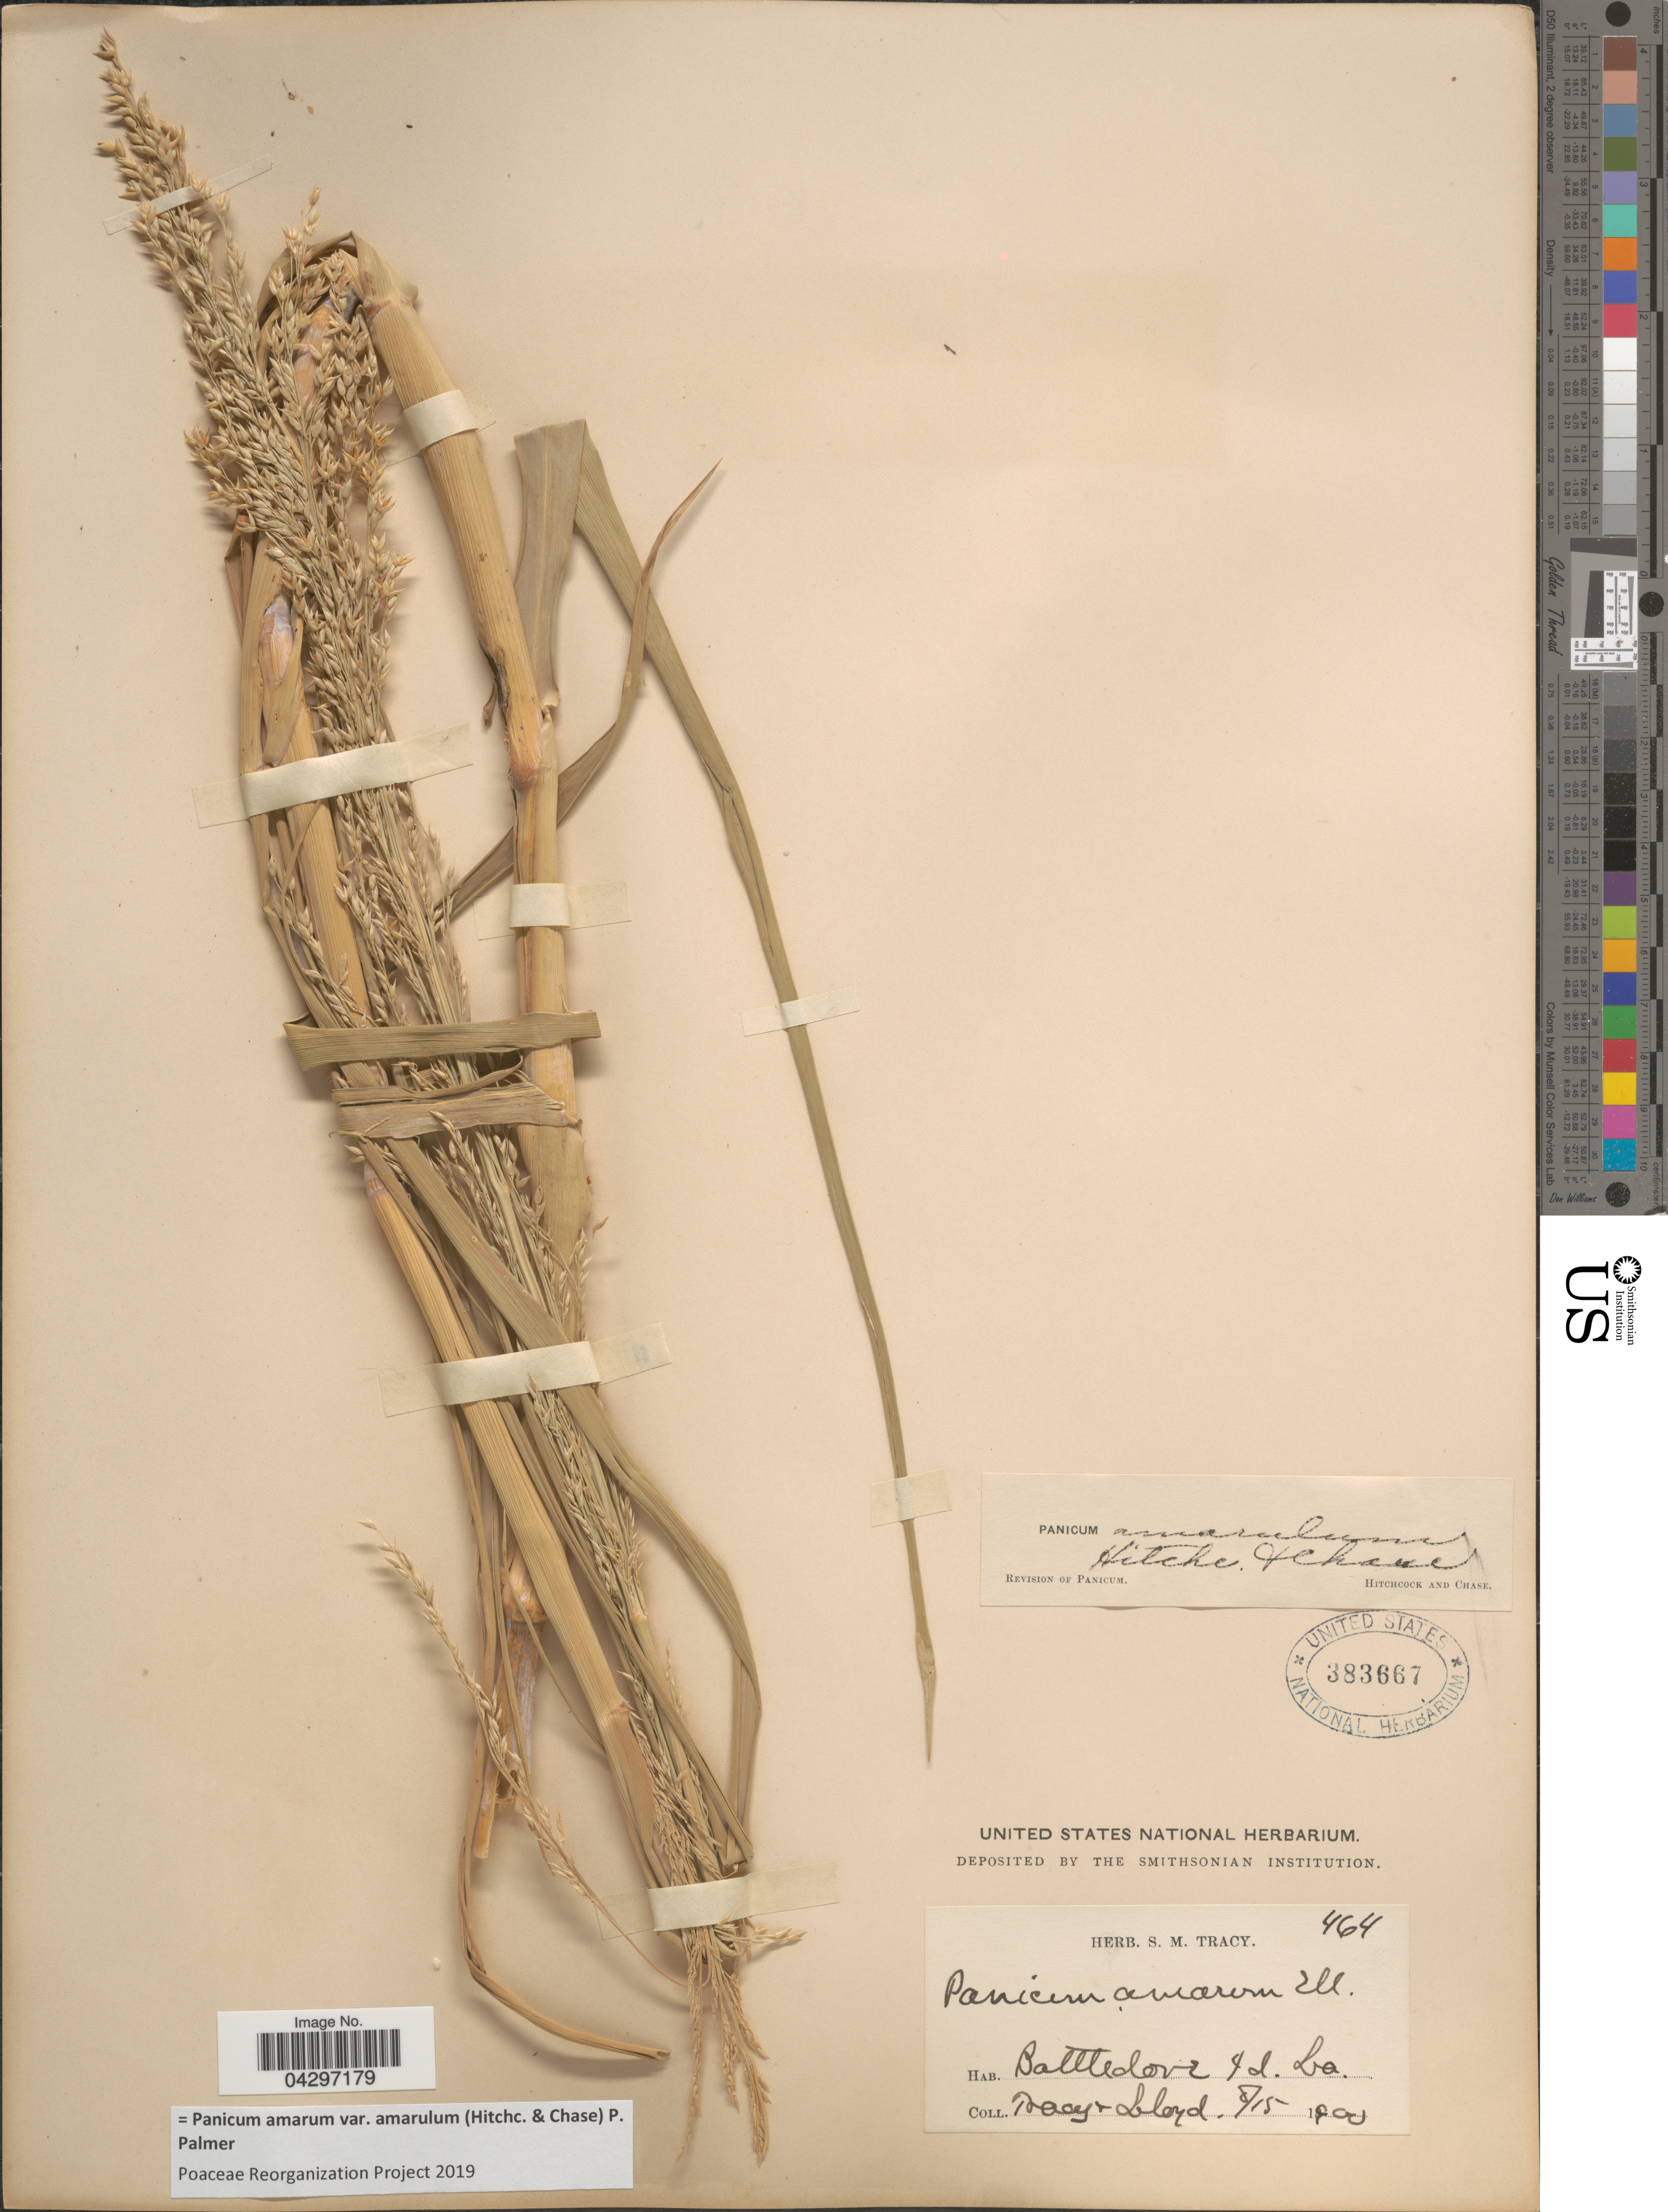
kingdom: Plantae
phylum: Tracheophyta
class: Liliopsida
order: Poales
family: Poaceae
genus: Panicum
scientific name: Panicum amarum var. amarulum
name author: (Hitchc. & Chase) Freckmann & Lelong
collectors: -. Tracy & -- Lloyd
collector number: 464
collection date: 1900-08-15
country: United States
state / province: Louisiana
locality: Battledove Id.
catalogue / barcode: US 383667